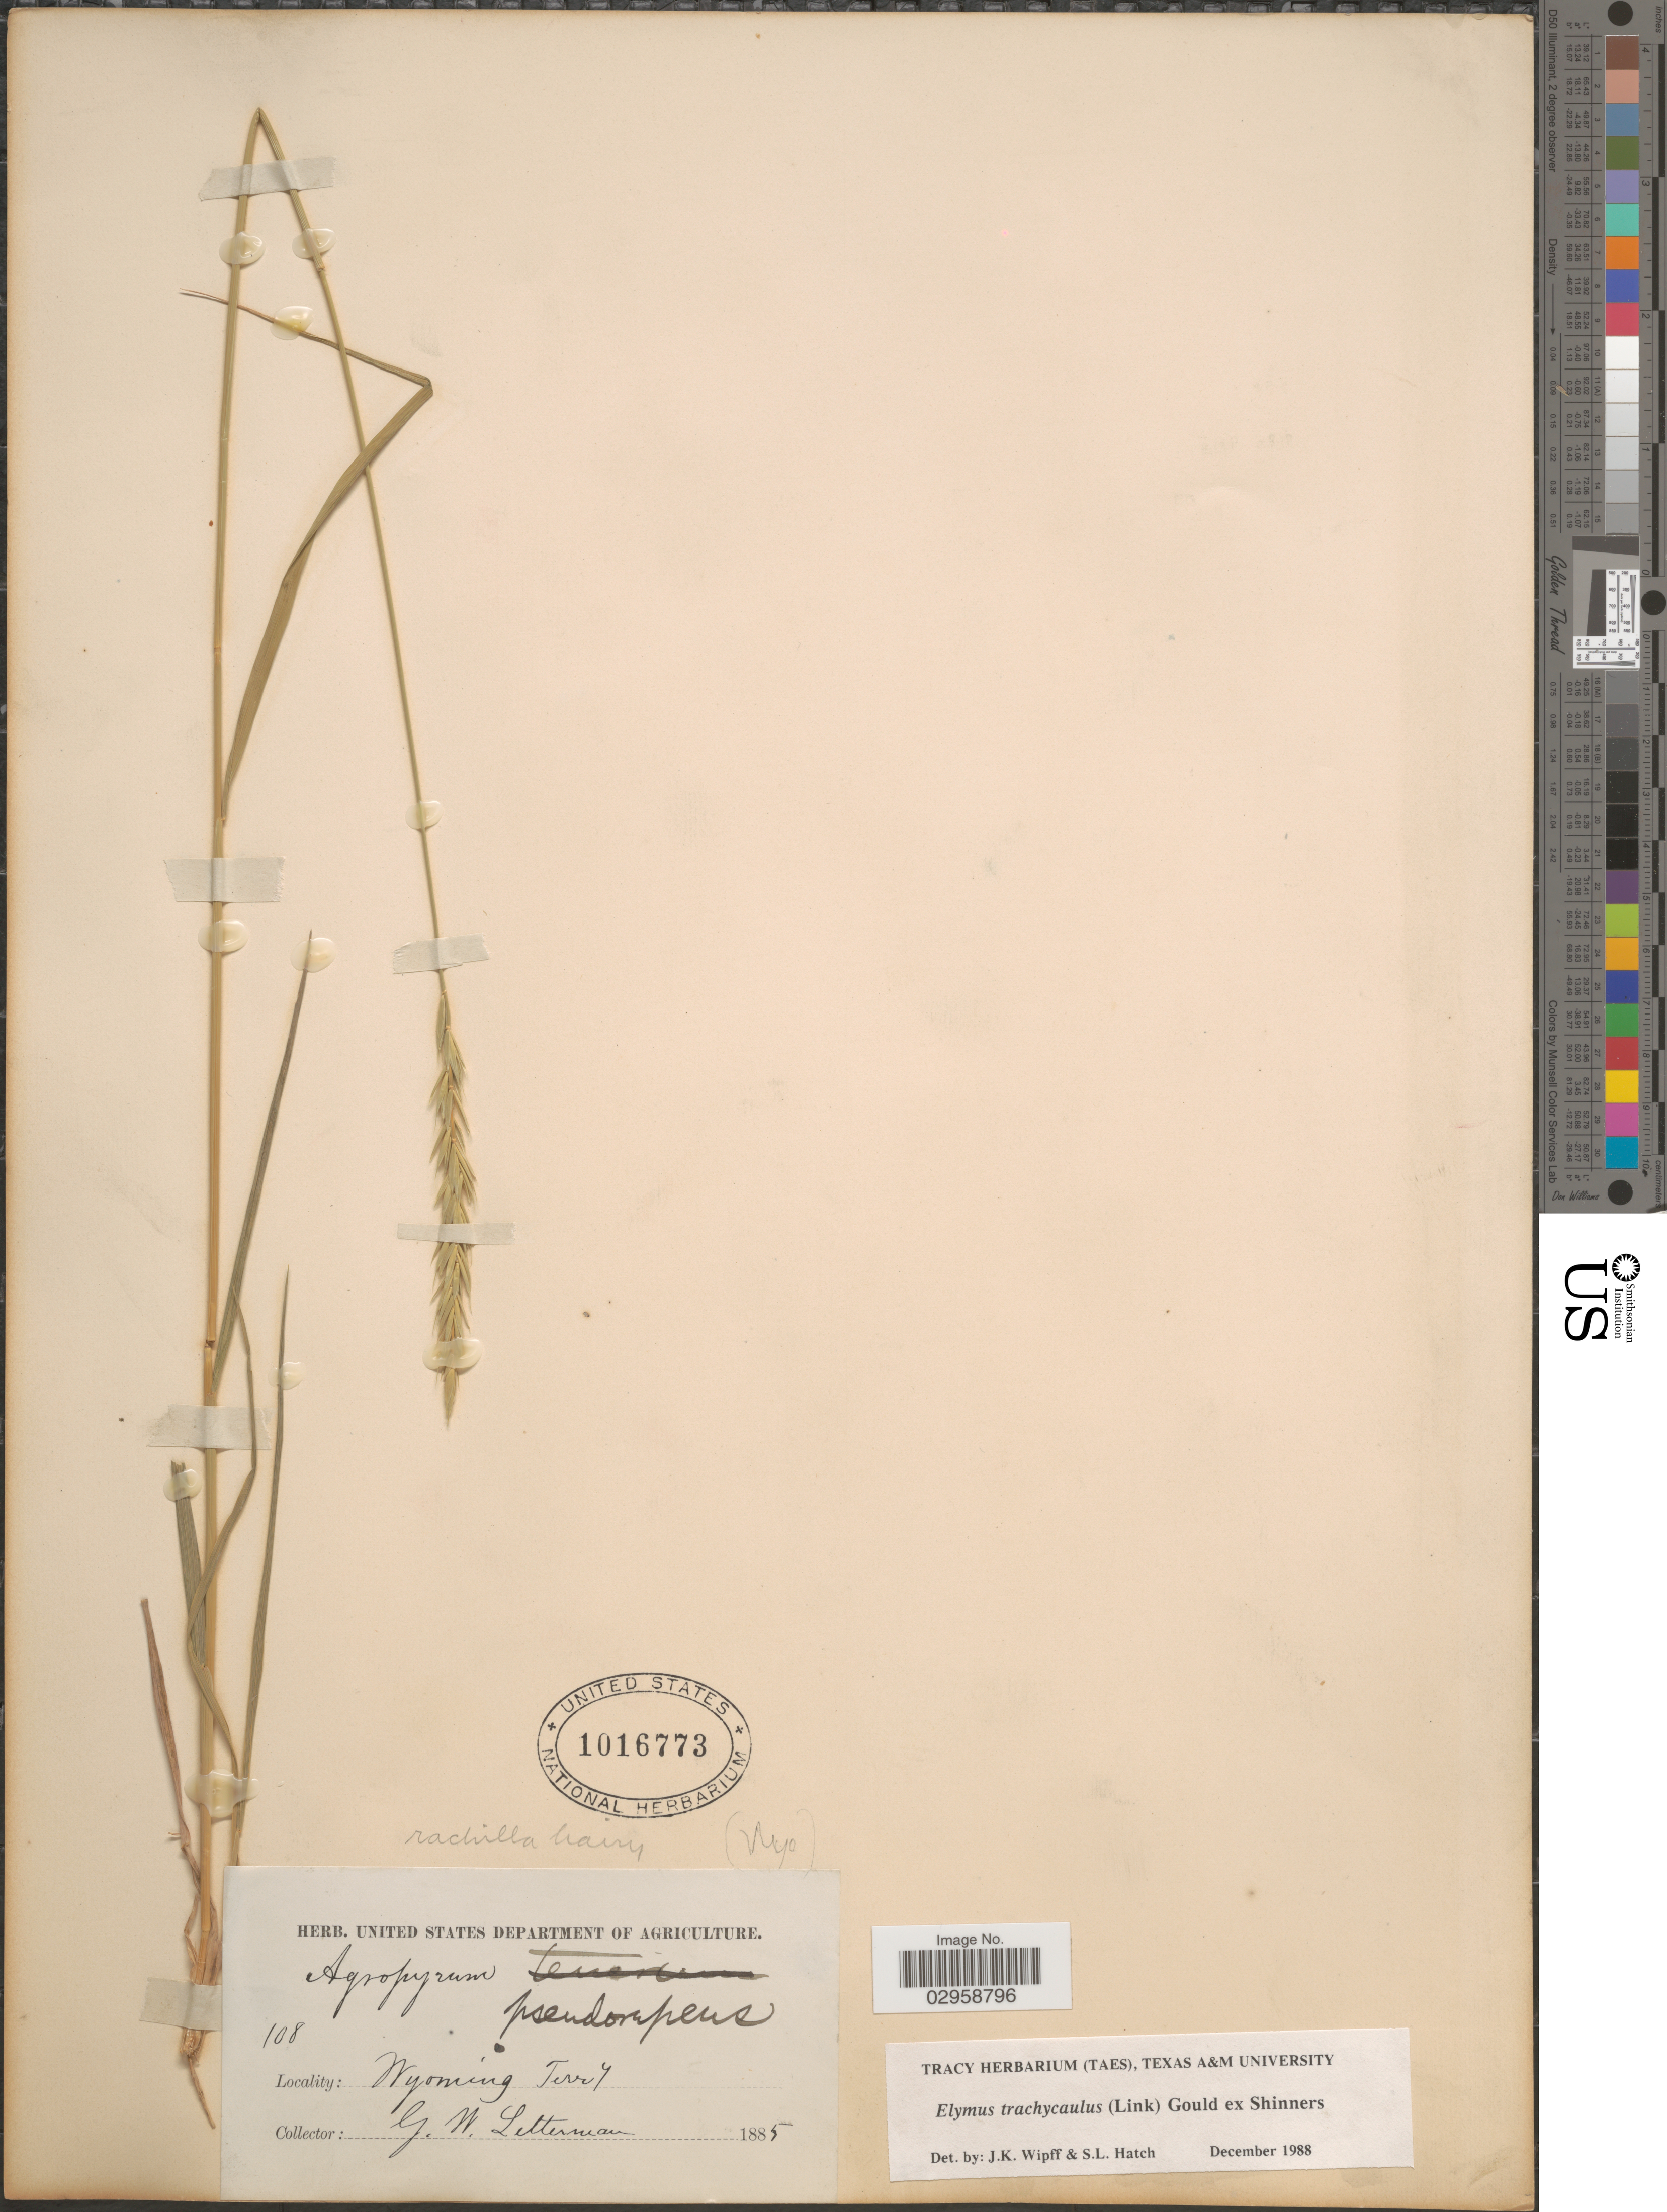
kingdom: Plantae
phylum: Tracheophyta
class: Liliopsida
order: Poales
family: Poaceae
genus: Elymus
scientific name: Elymus trachycaulus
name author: (Link) Gould ex Shinners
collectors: G. W. Letterman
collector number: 108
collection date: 1885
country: United States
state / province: Wyoming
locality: Wyoming Terry.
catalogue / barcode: US 1016773